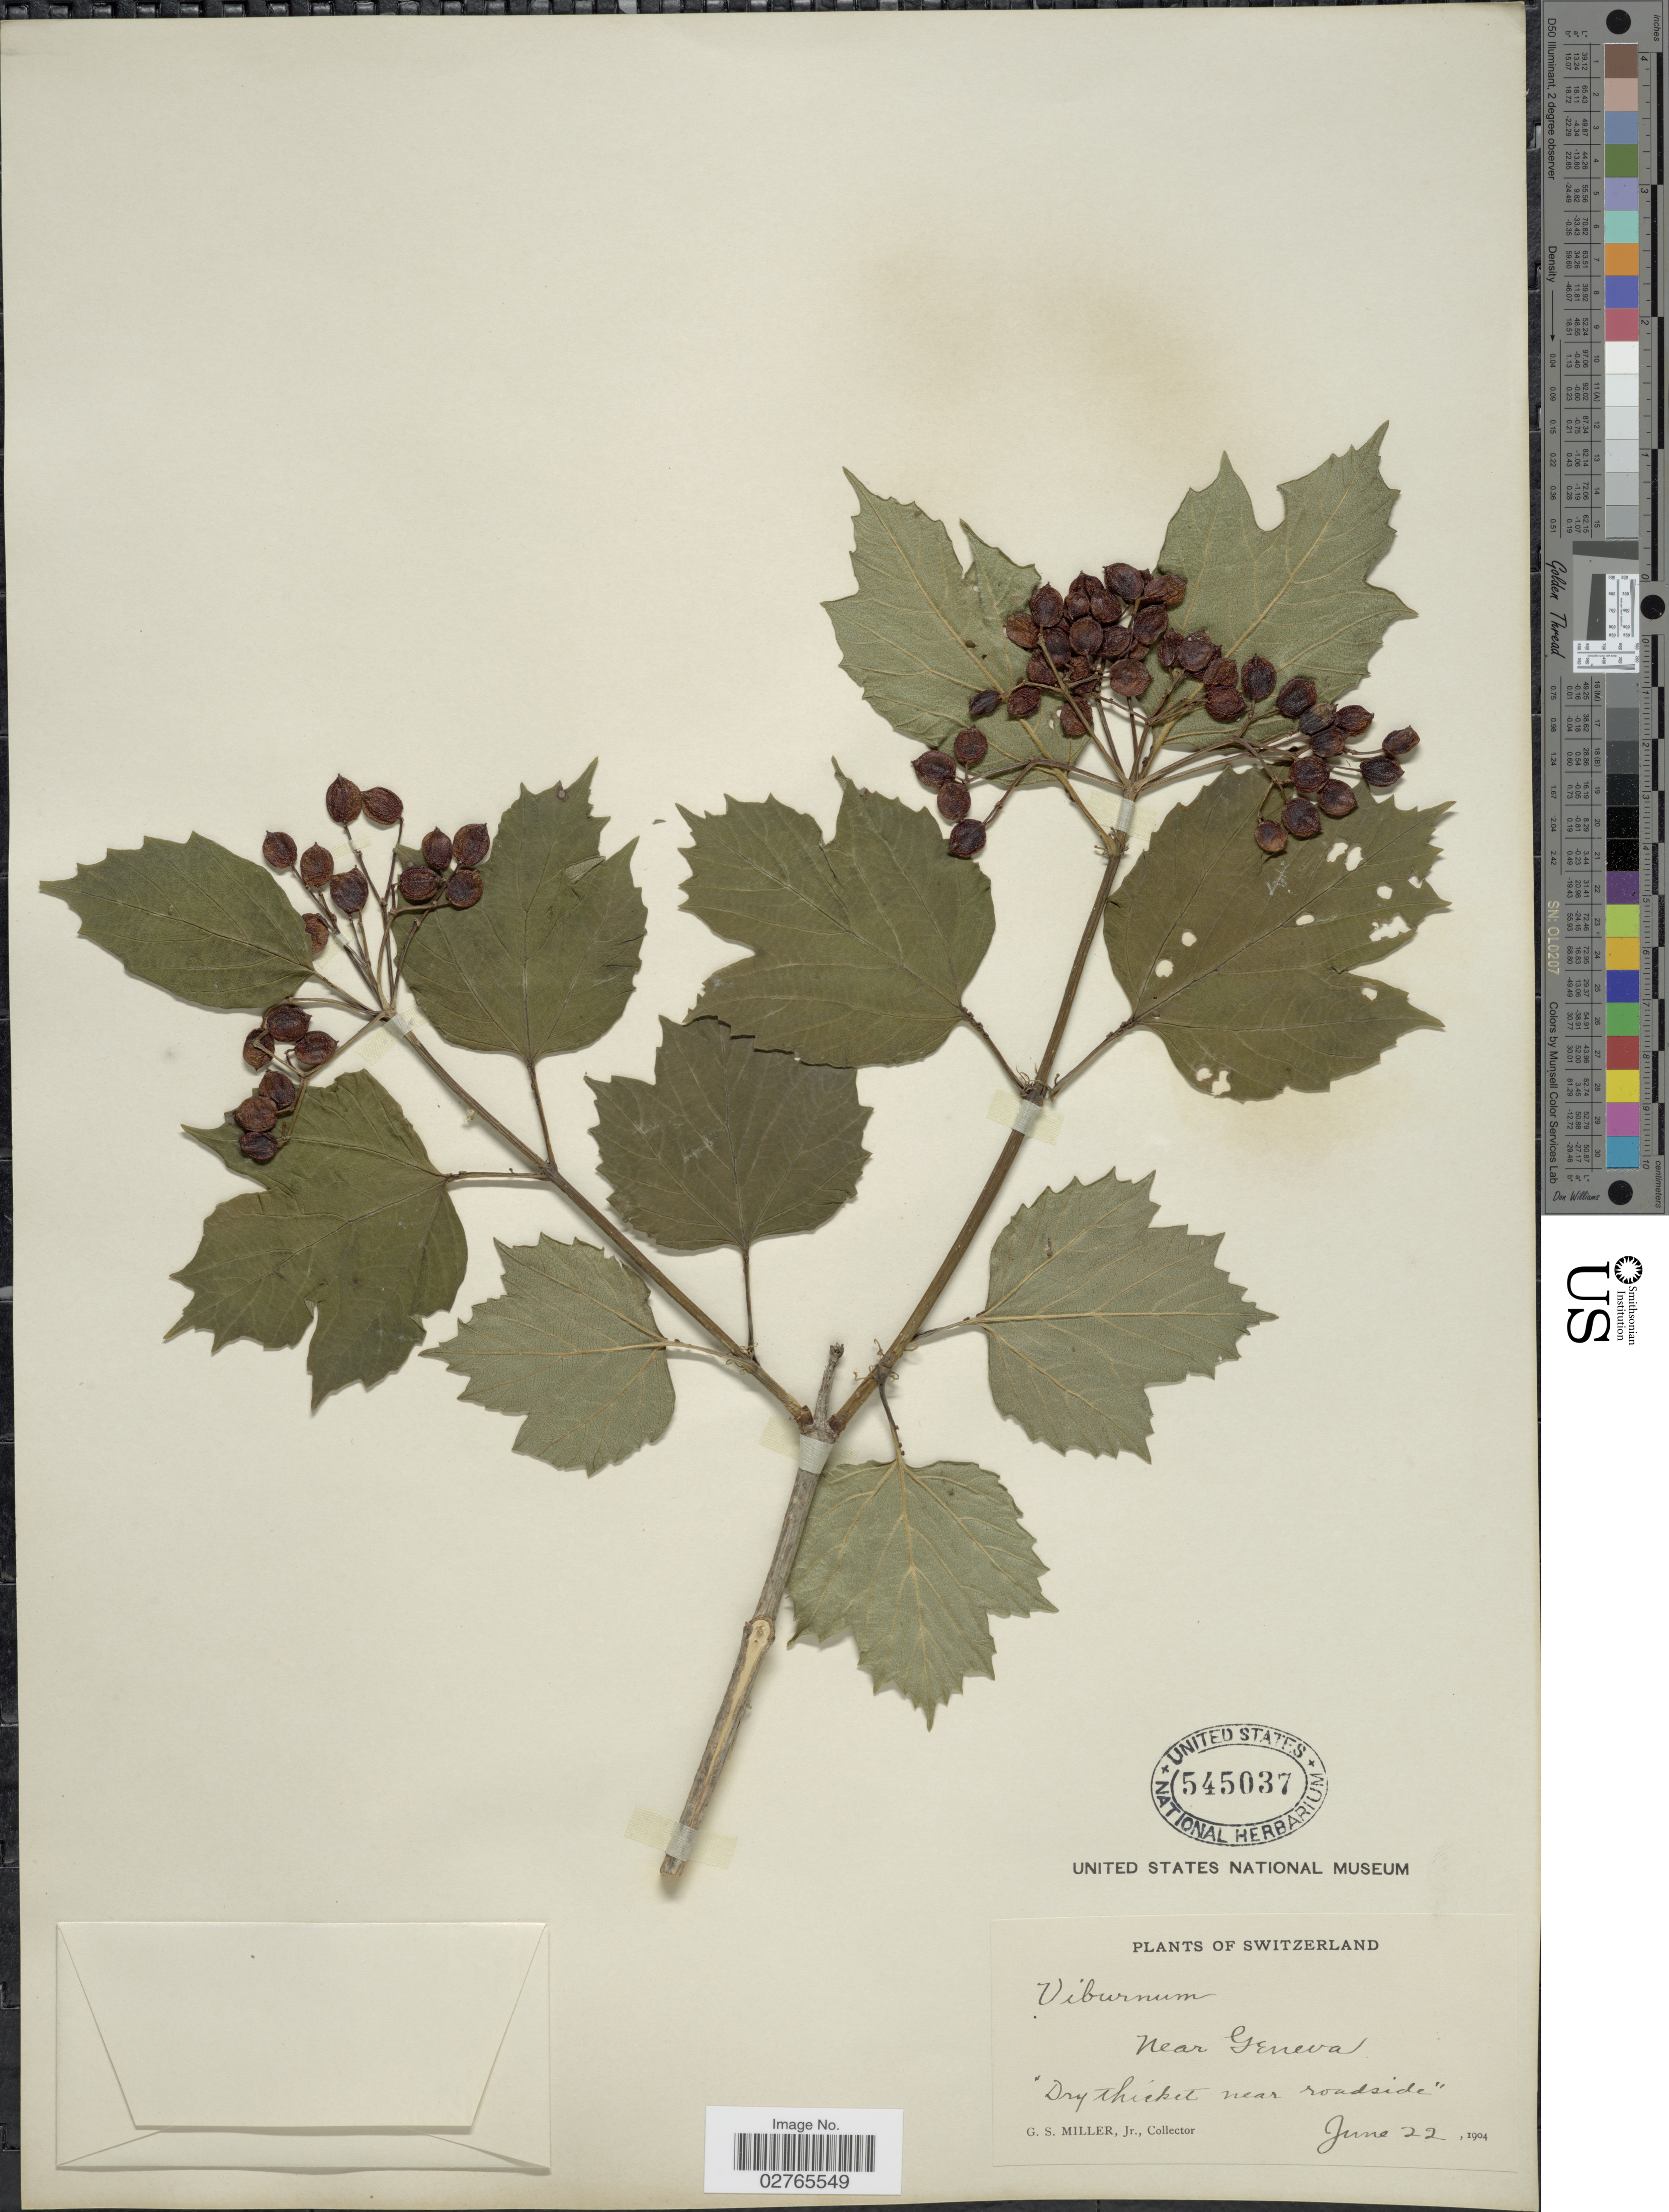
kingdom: Plantae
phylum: Tracheophyta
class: Magnoliopsida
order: Dipsacales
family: Viburnaceae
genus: Viburnum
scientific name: Viburnum opulus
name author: L.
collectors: G. S. Miller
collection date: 1904-06-22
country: Switzerland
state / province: Genève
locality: Near Geneva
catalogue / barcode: US 545037